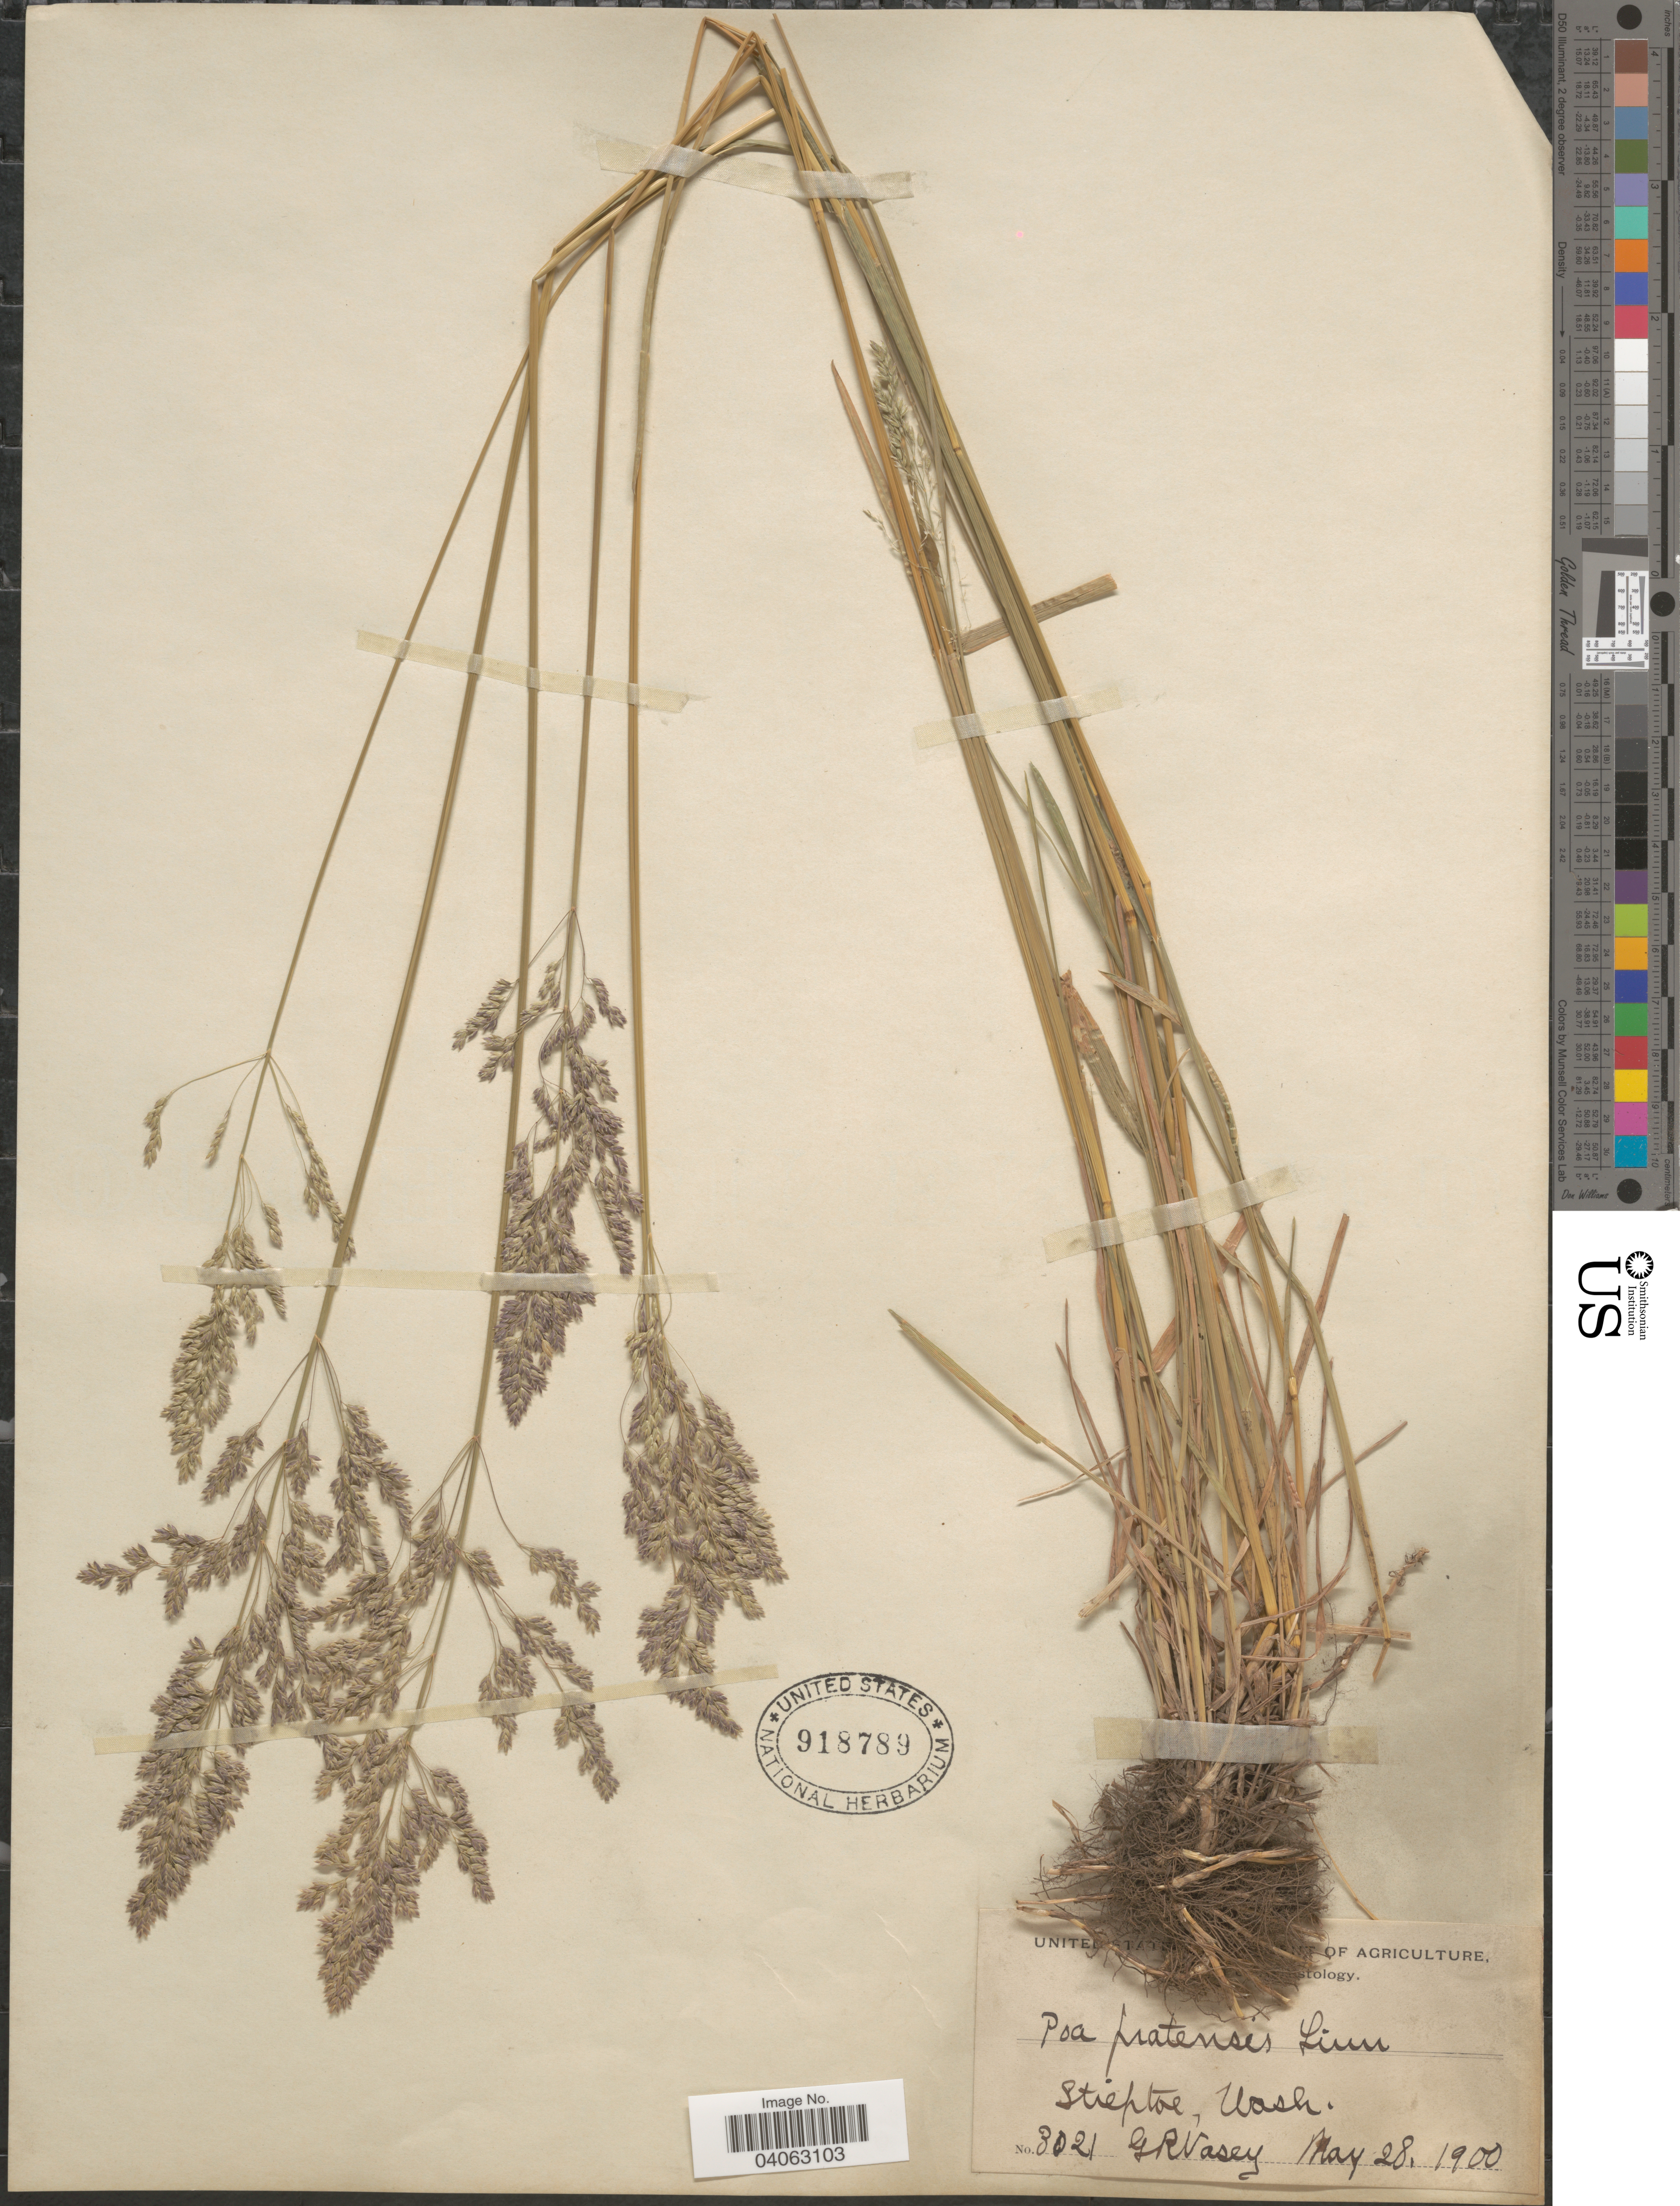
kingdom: Plantae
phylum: Tracheophyta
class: Liliopsida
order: Poales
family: Poaceae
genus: Poa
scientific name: Poa pratensis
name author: L.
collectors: G. R. Vasey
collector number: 3021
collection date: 1900-05-28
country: United States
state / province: Washington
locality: Steptoe.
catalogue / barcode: US 918789